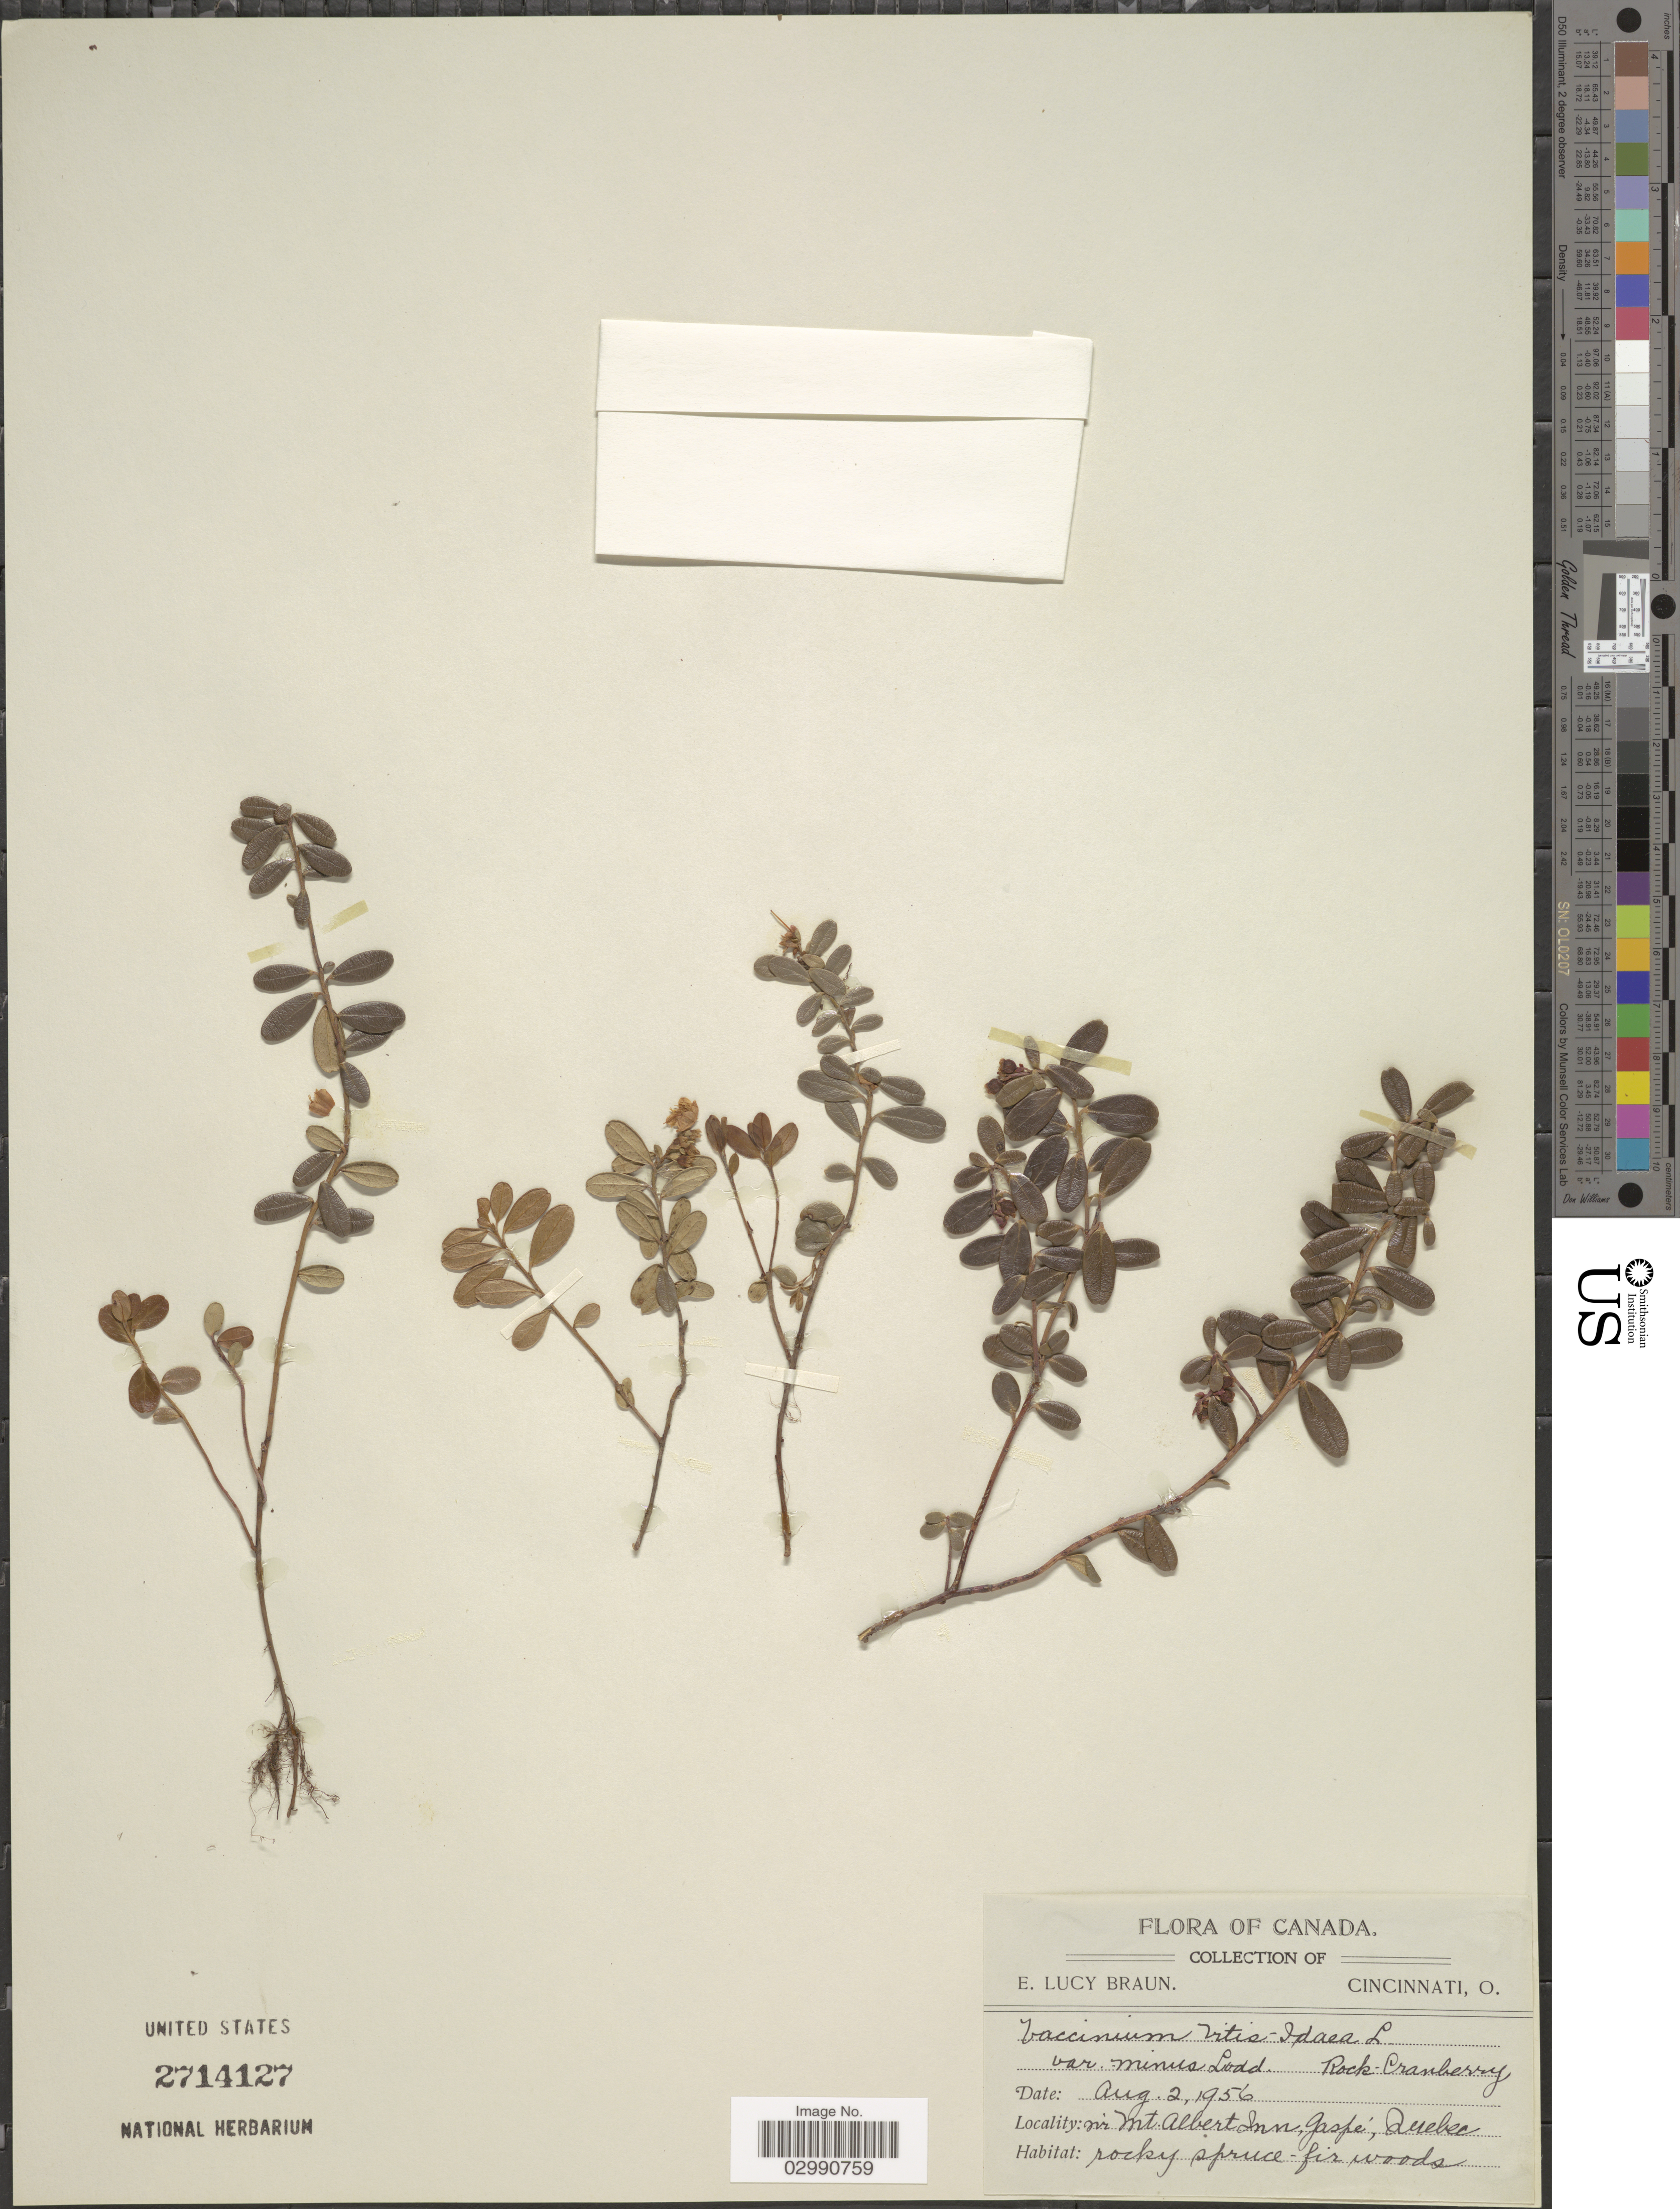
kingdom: Plantae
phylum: Tracheophyta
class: Magnoliopsida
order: Ericales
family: Ericaceae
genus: Vaccinium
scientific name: Vaccinium vitis-idaea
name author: L.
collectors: E. L. Braun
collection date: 1956-08-02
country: Canada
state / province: Quebec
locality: Nr. Mt. Albert Inn, Gaspe, Quebec.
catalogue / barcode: US 2714127